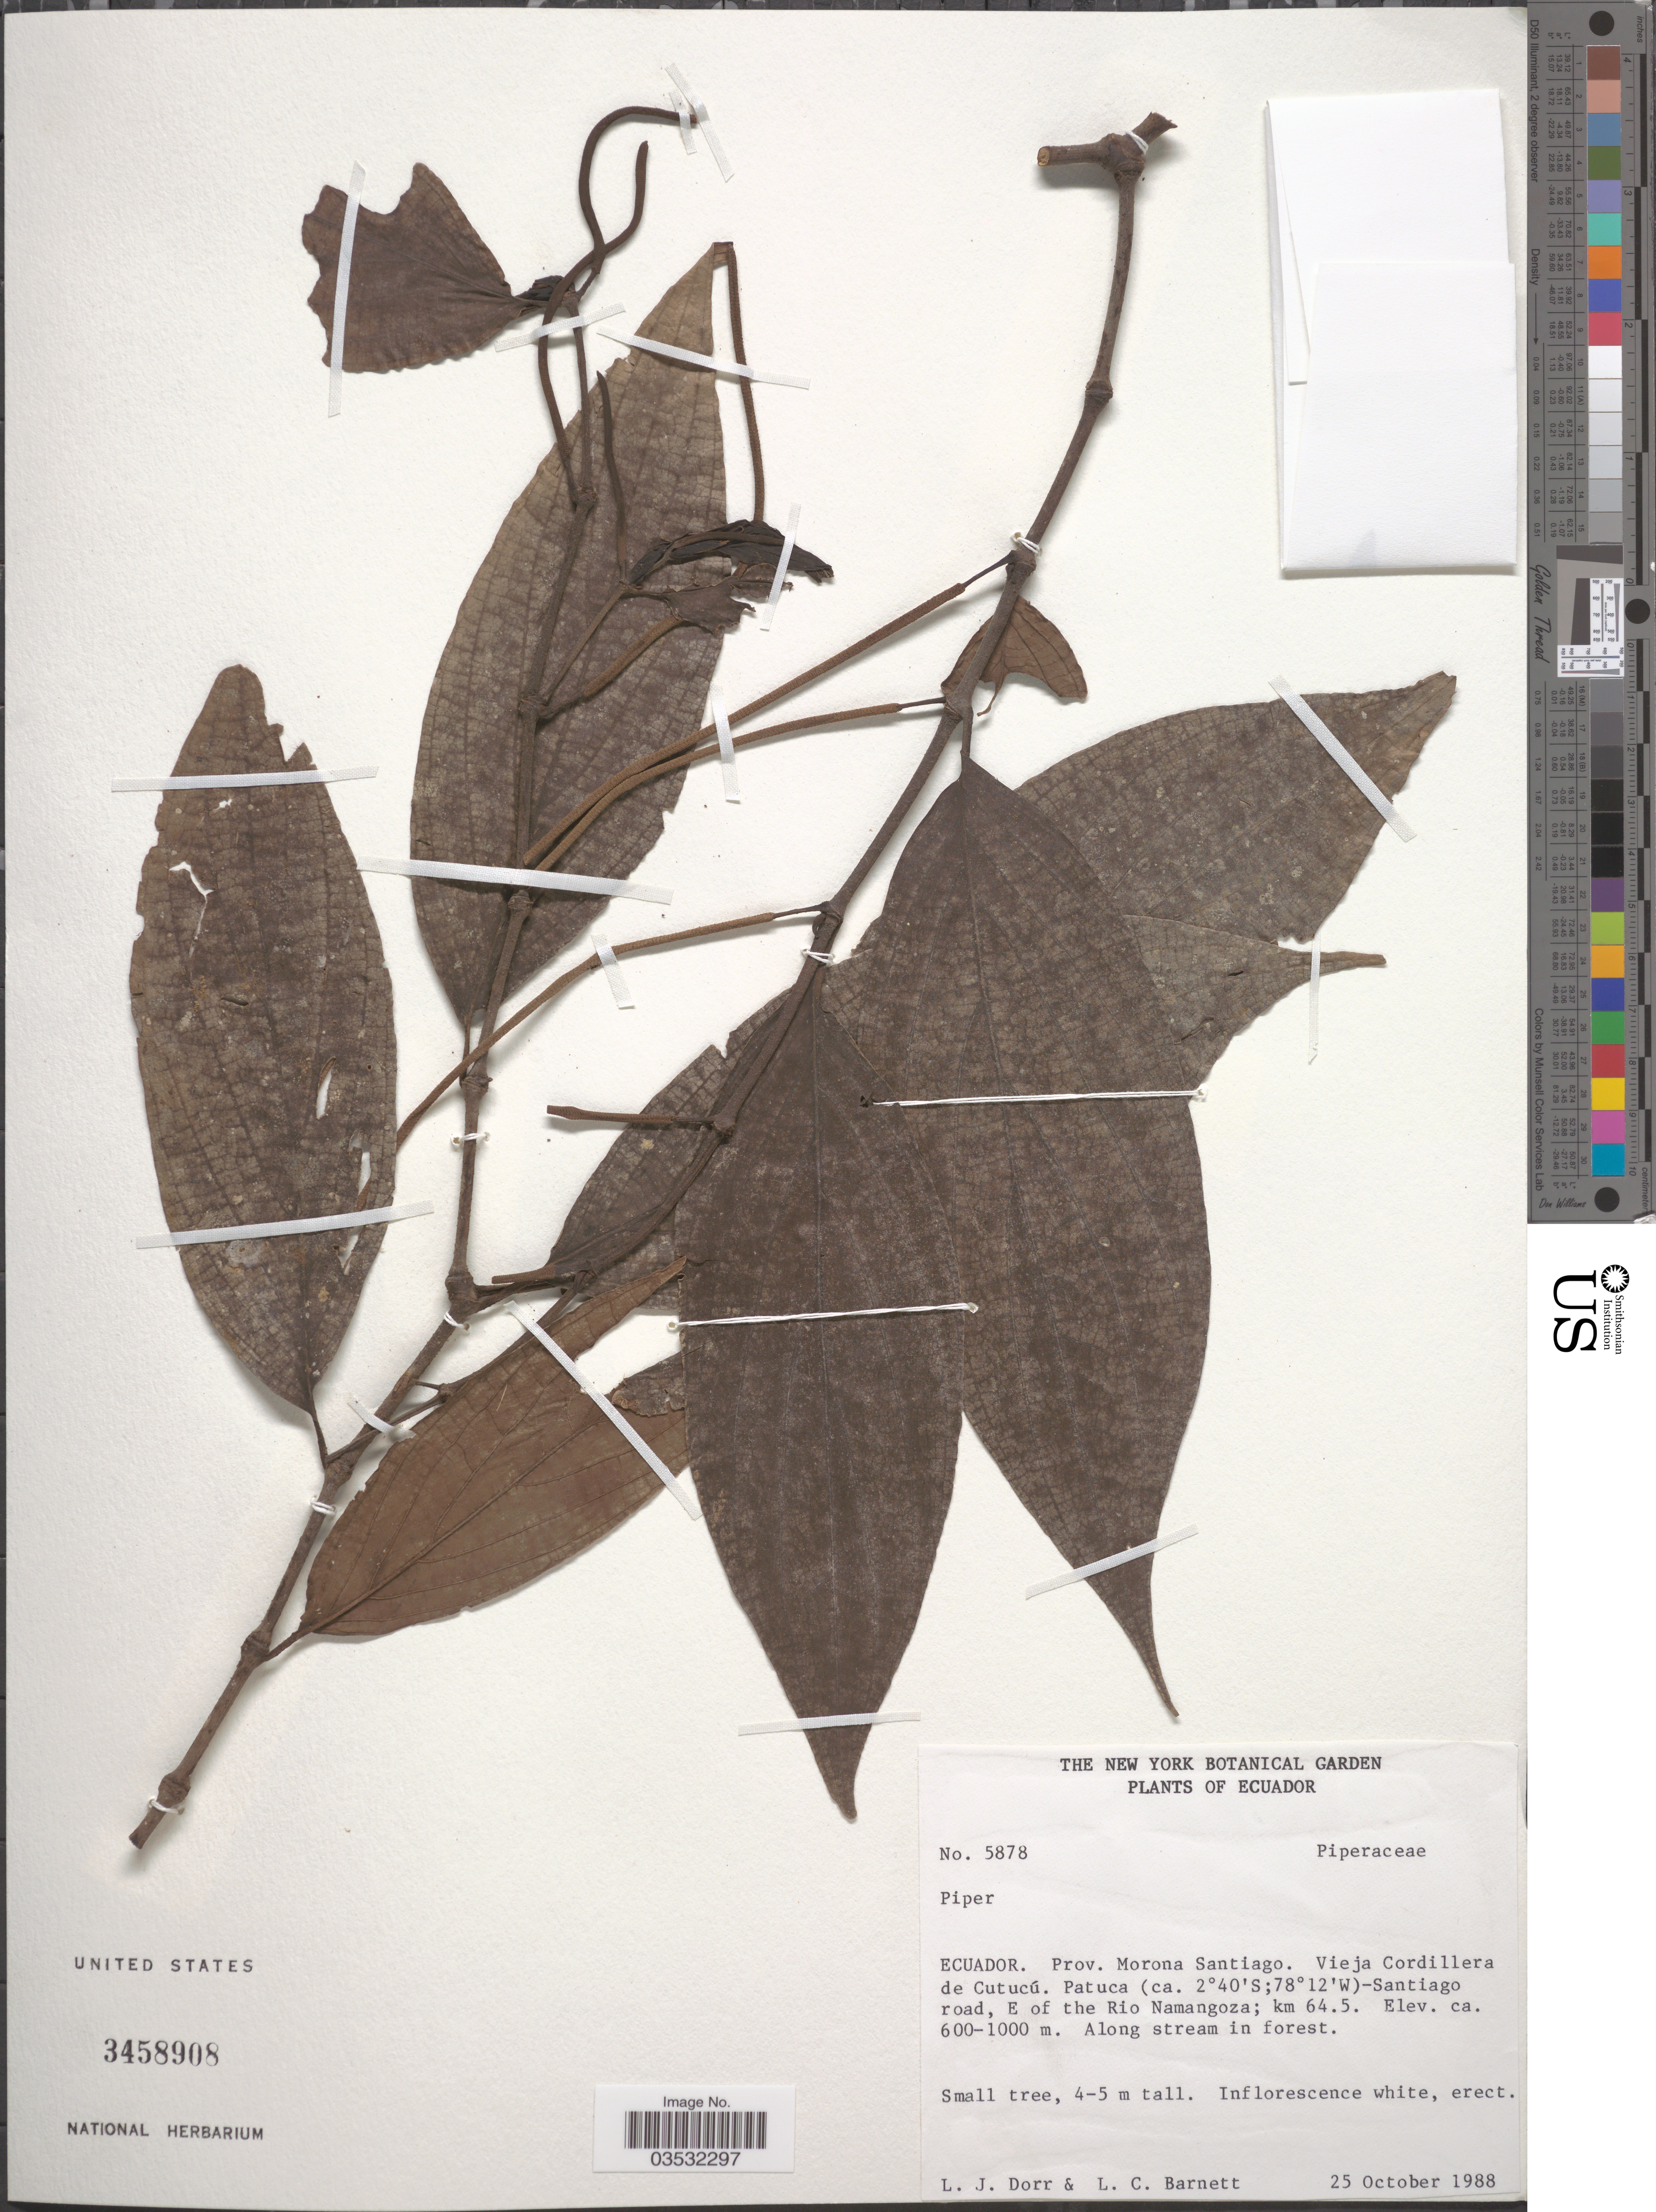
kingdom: Plantae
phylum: Tracheophyta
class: Magnoliopsida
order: Piperales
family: Piperaceae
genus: Piper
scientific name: Piper sp.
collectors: L. J. Dorr & L. C. Barnett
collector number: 5878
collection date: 1988-10-25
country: Ecuador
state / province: Morona-Santiago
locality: Vieja Cordillera de Cutucú. Patuca - Santiago road, E of the Rio Namangoza; km 64.5.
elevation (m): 600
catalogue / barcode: US 3458908